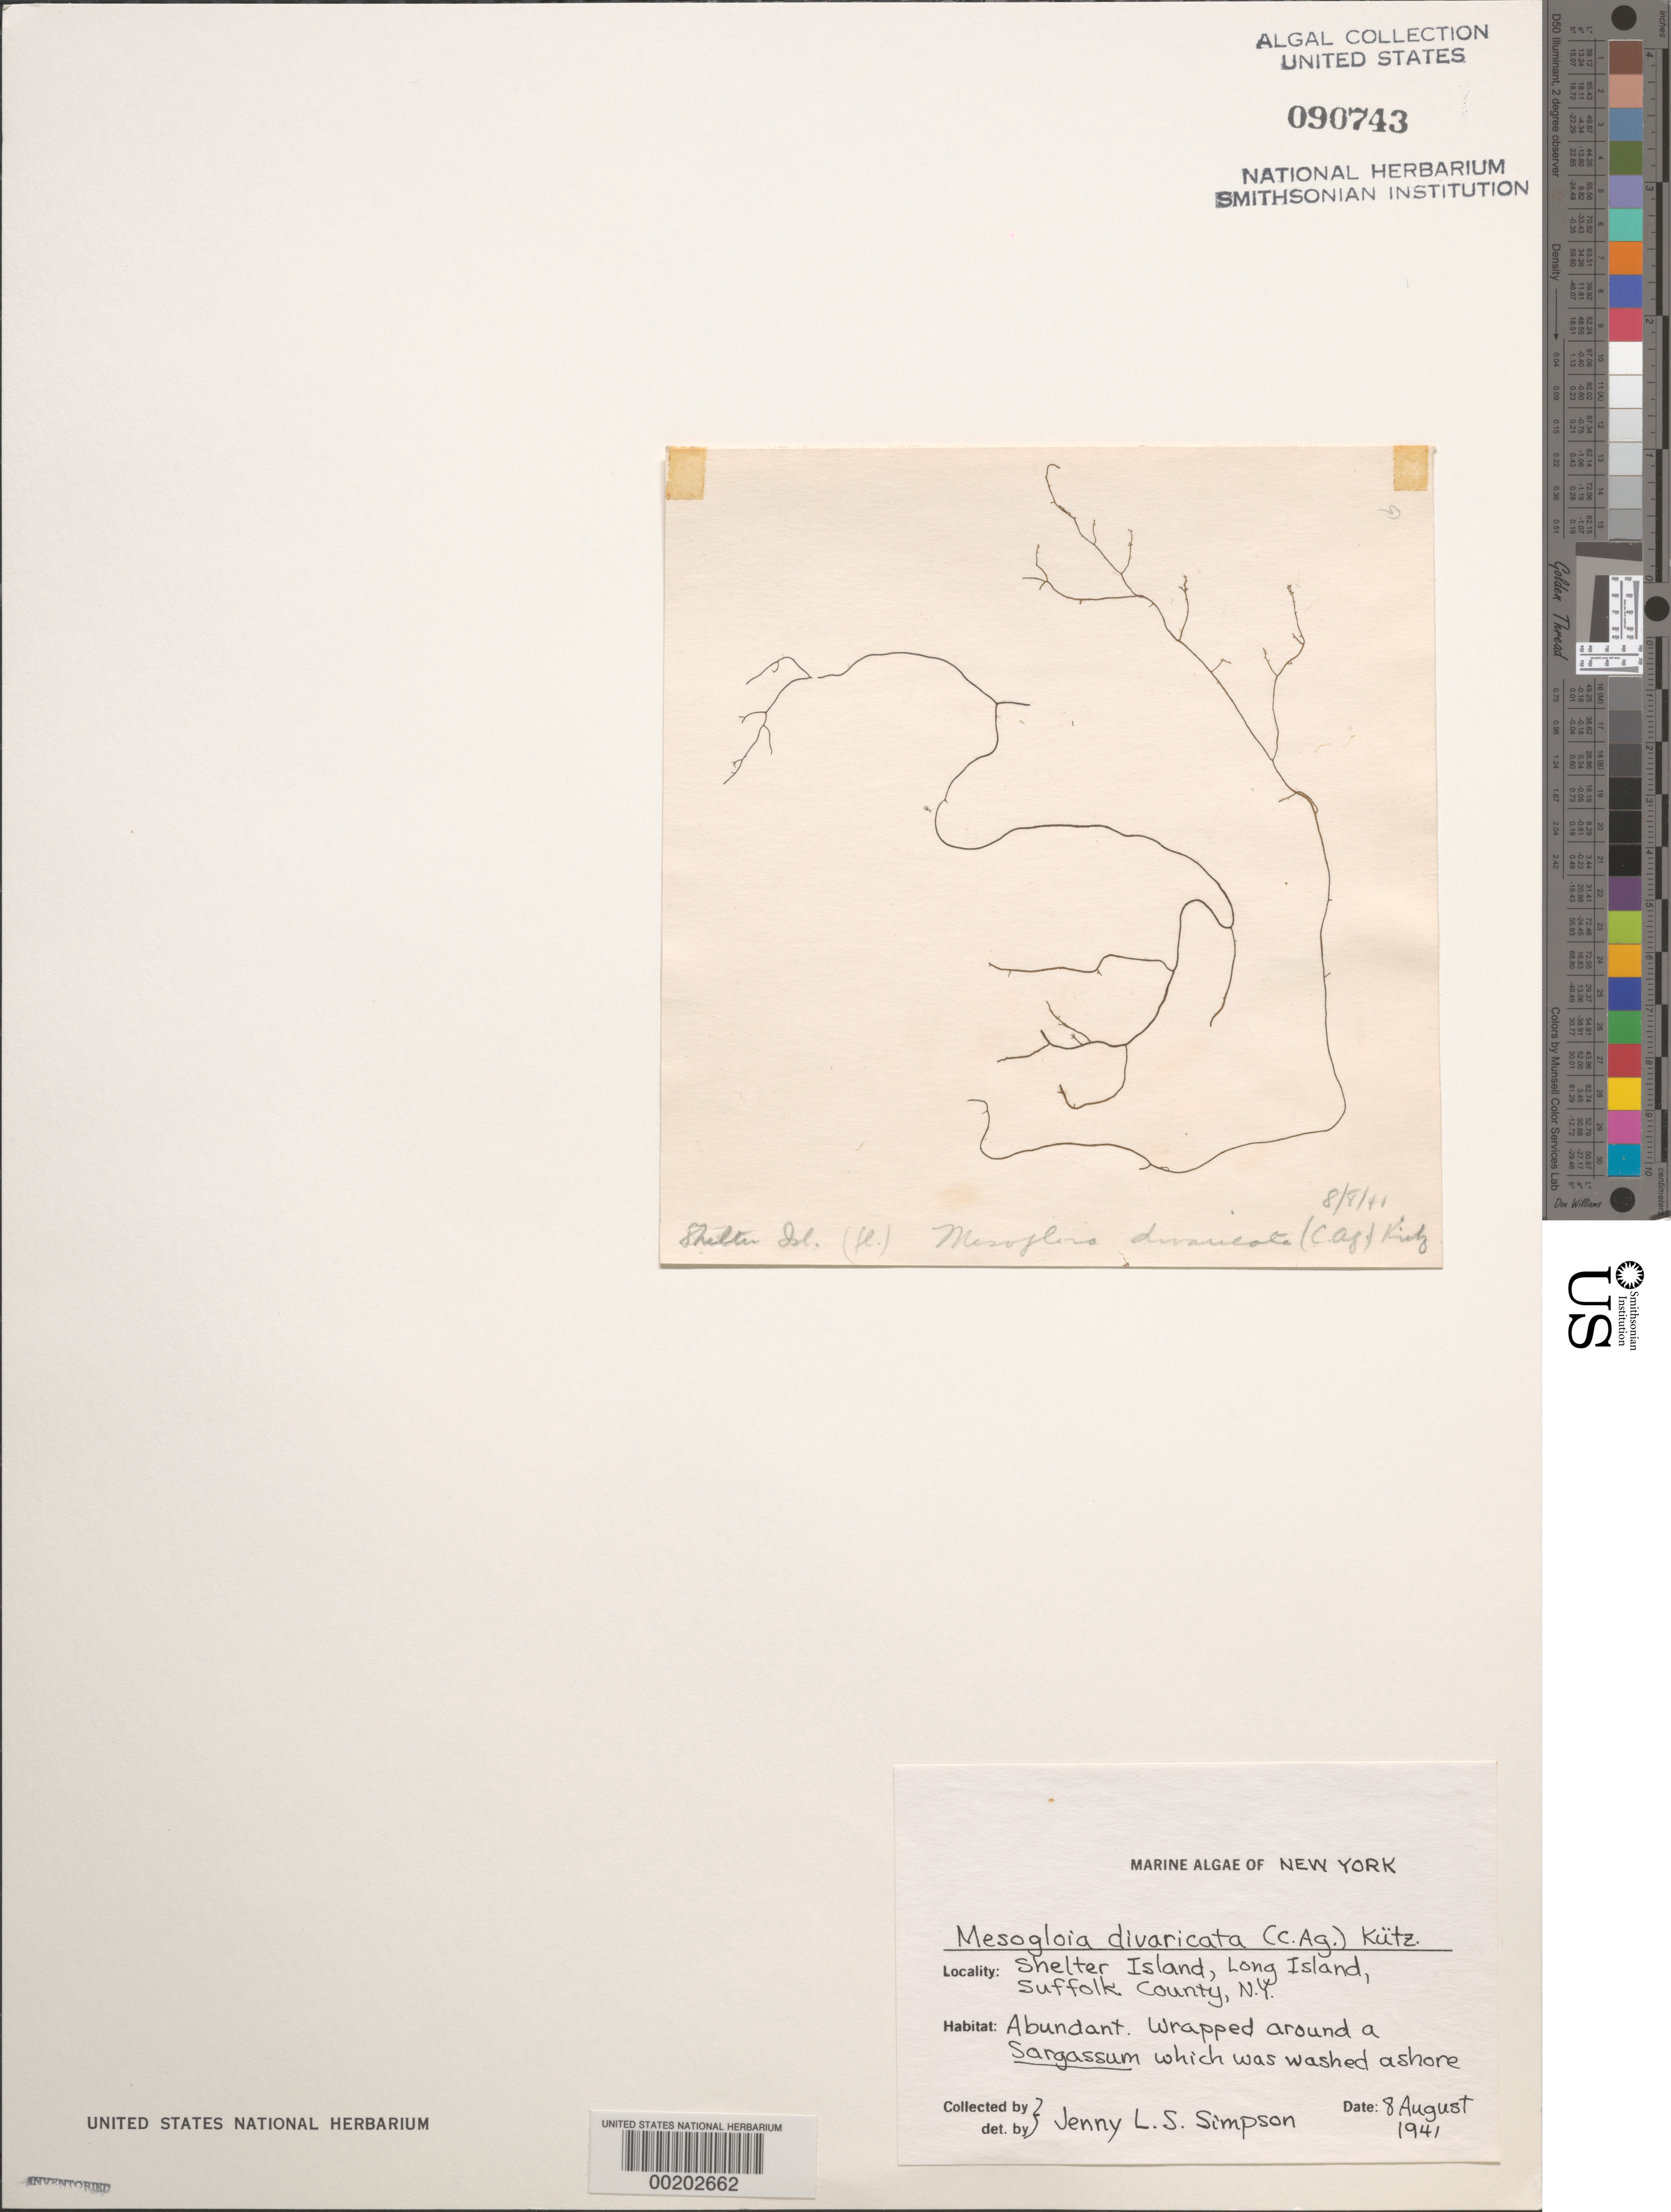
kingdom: Plantae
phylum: Rhodophyta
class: Florideophyceae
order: Nemaliales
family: Liagoraceae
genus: Helminthora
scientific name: Helminthora divaricata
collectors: J. Simpson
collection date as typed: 08 Aug 1941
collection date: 1941-08-08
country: United States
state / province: New York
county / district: Suffolk County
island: Shelter Island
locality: Long Island Sound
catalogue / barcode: US 90743